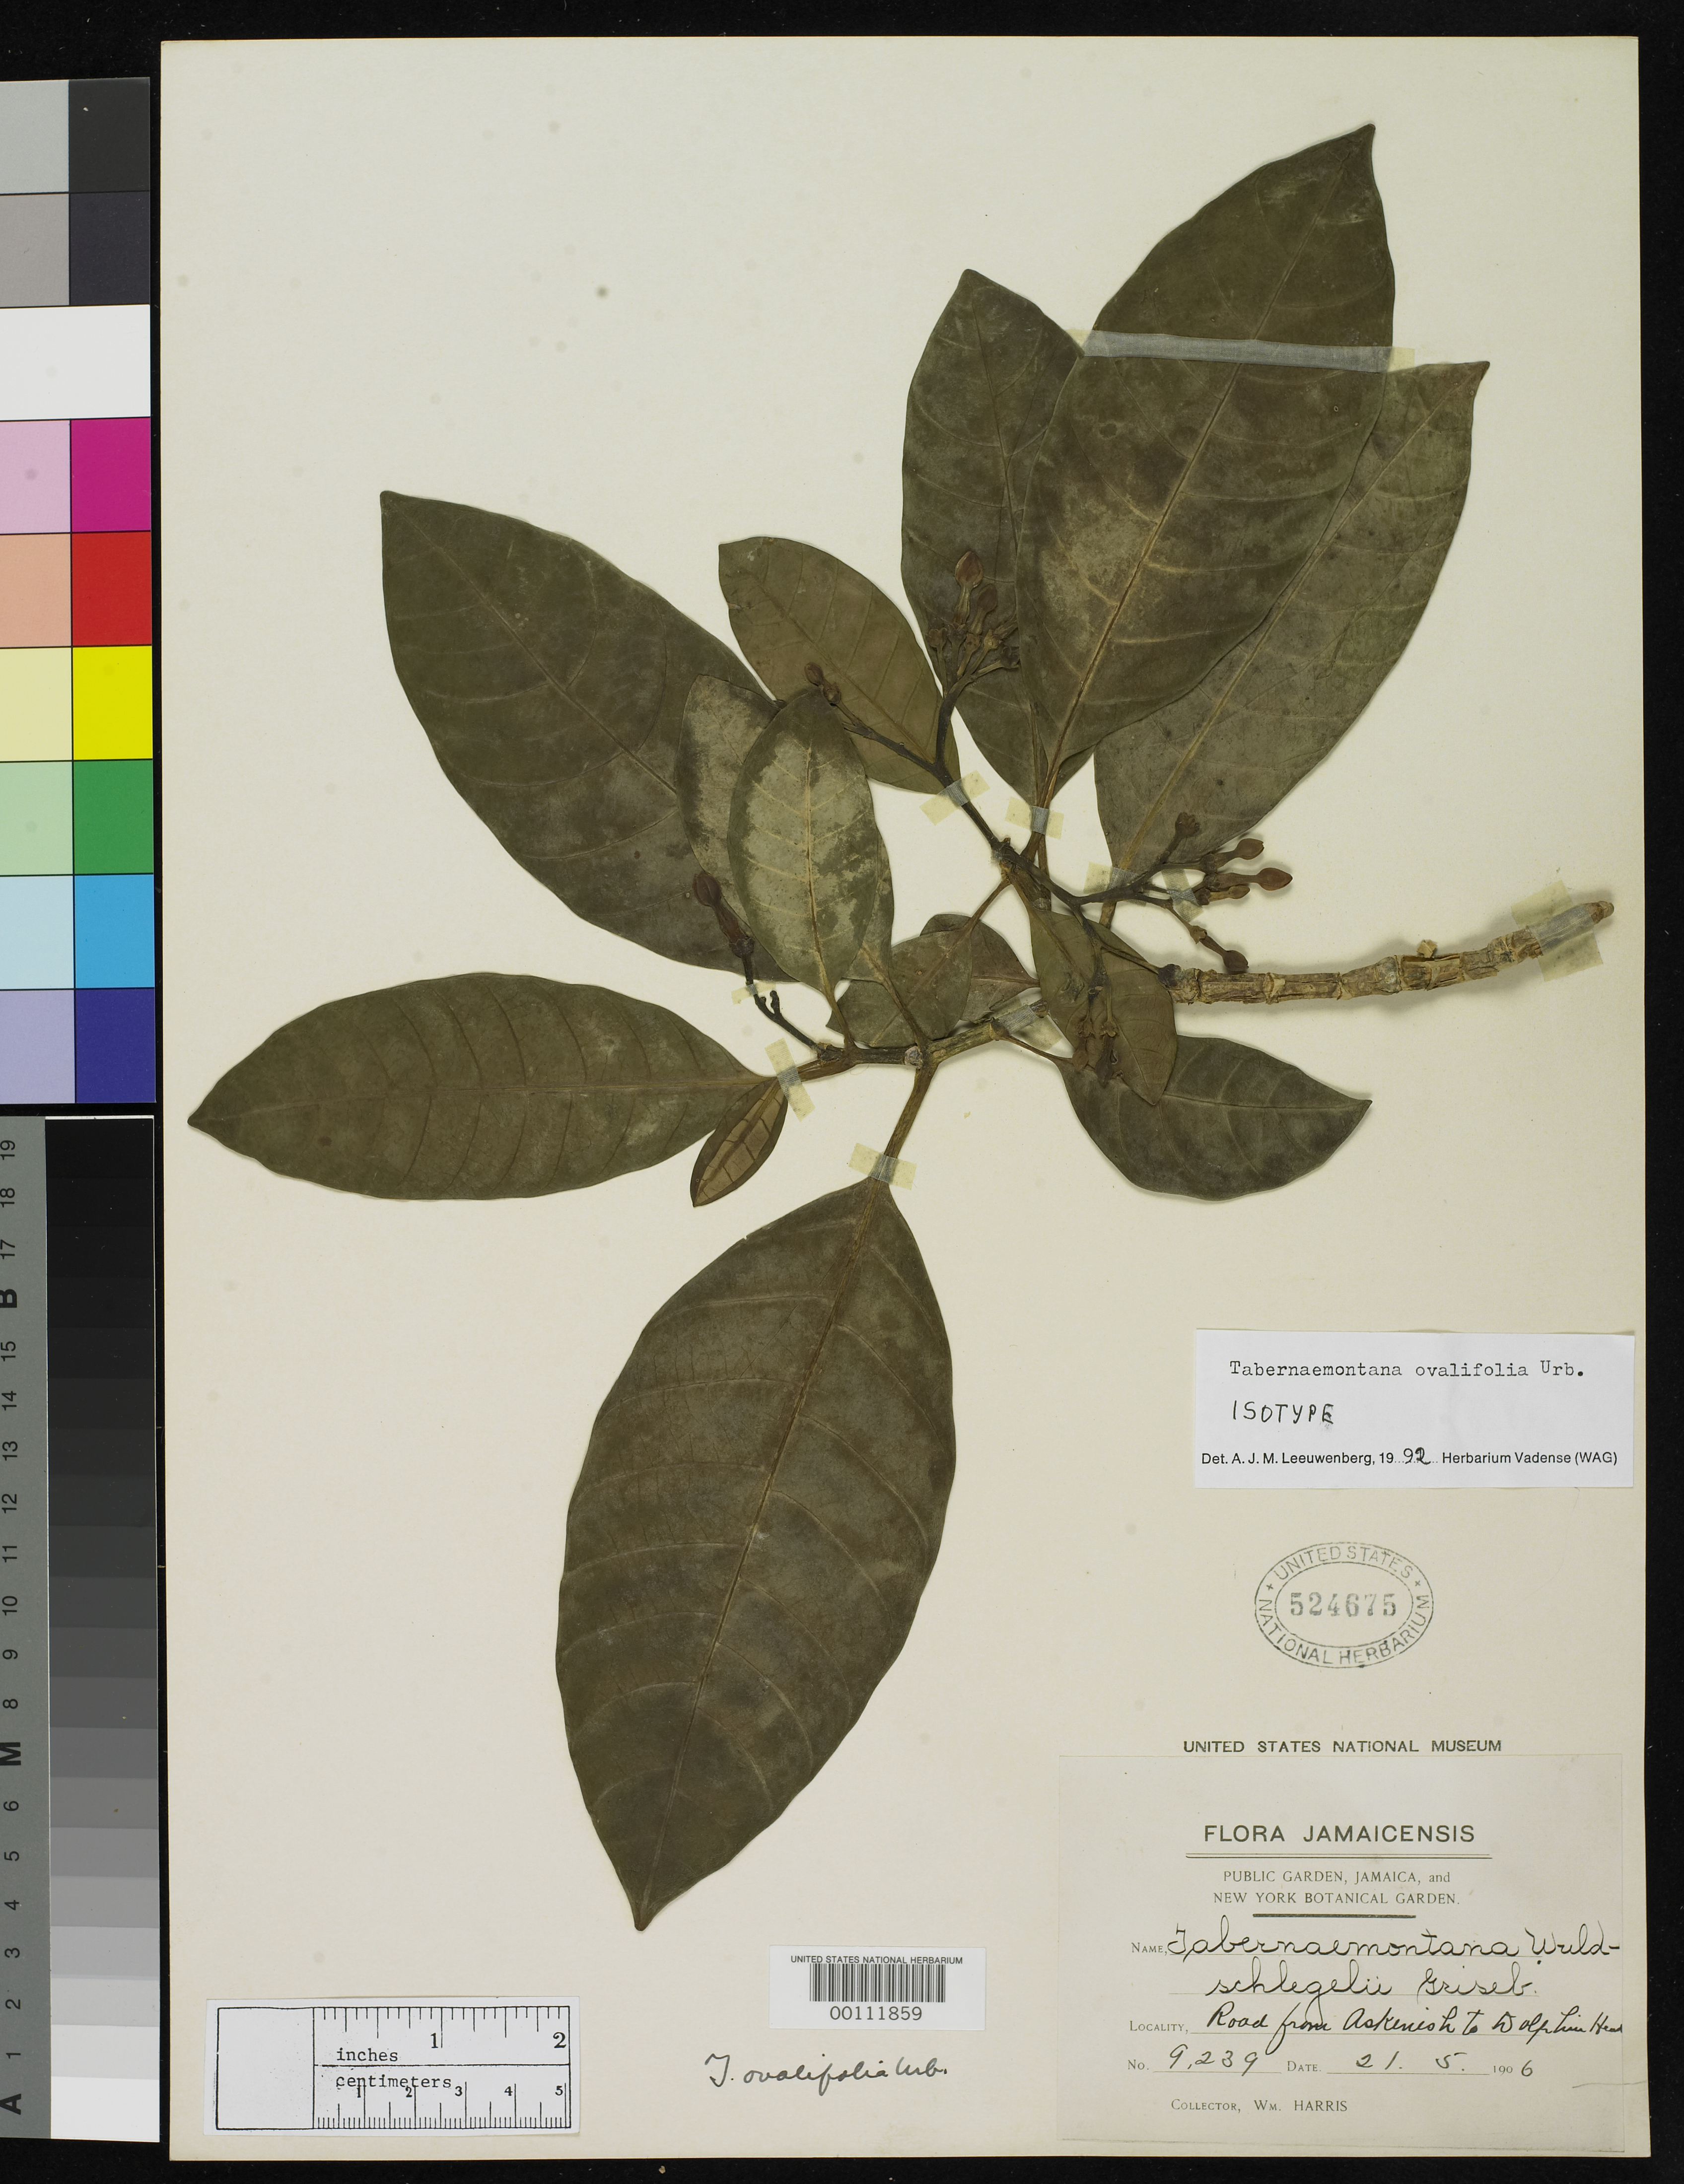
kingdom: Plantae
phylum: Tracheophyta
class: Magnoliopsida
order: Gentianales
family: Apocynaceae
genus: Tabernaemontana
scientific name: Tabernaemontana ovalifolia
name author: Urb.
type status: Isotype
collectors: W. H. Harris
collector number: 9239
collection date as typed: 21 May 1906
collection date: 1906-05-21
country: Jamaica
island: Greater Antilles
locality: Road from Askenish to Dolphin Head.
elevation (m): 400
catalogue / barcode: US 524675